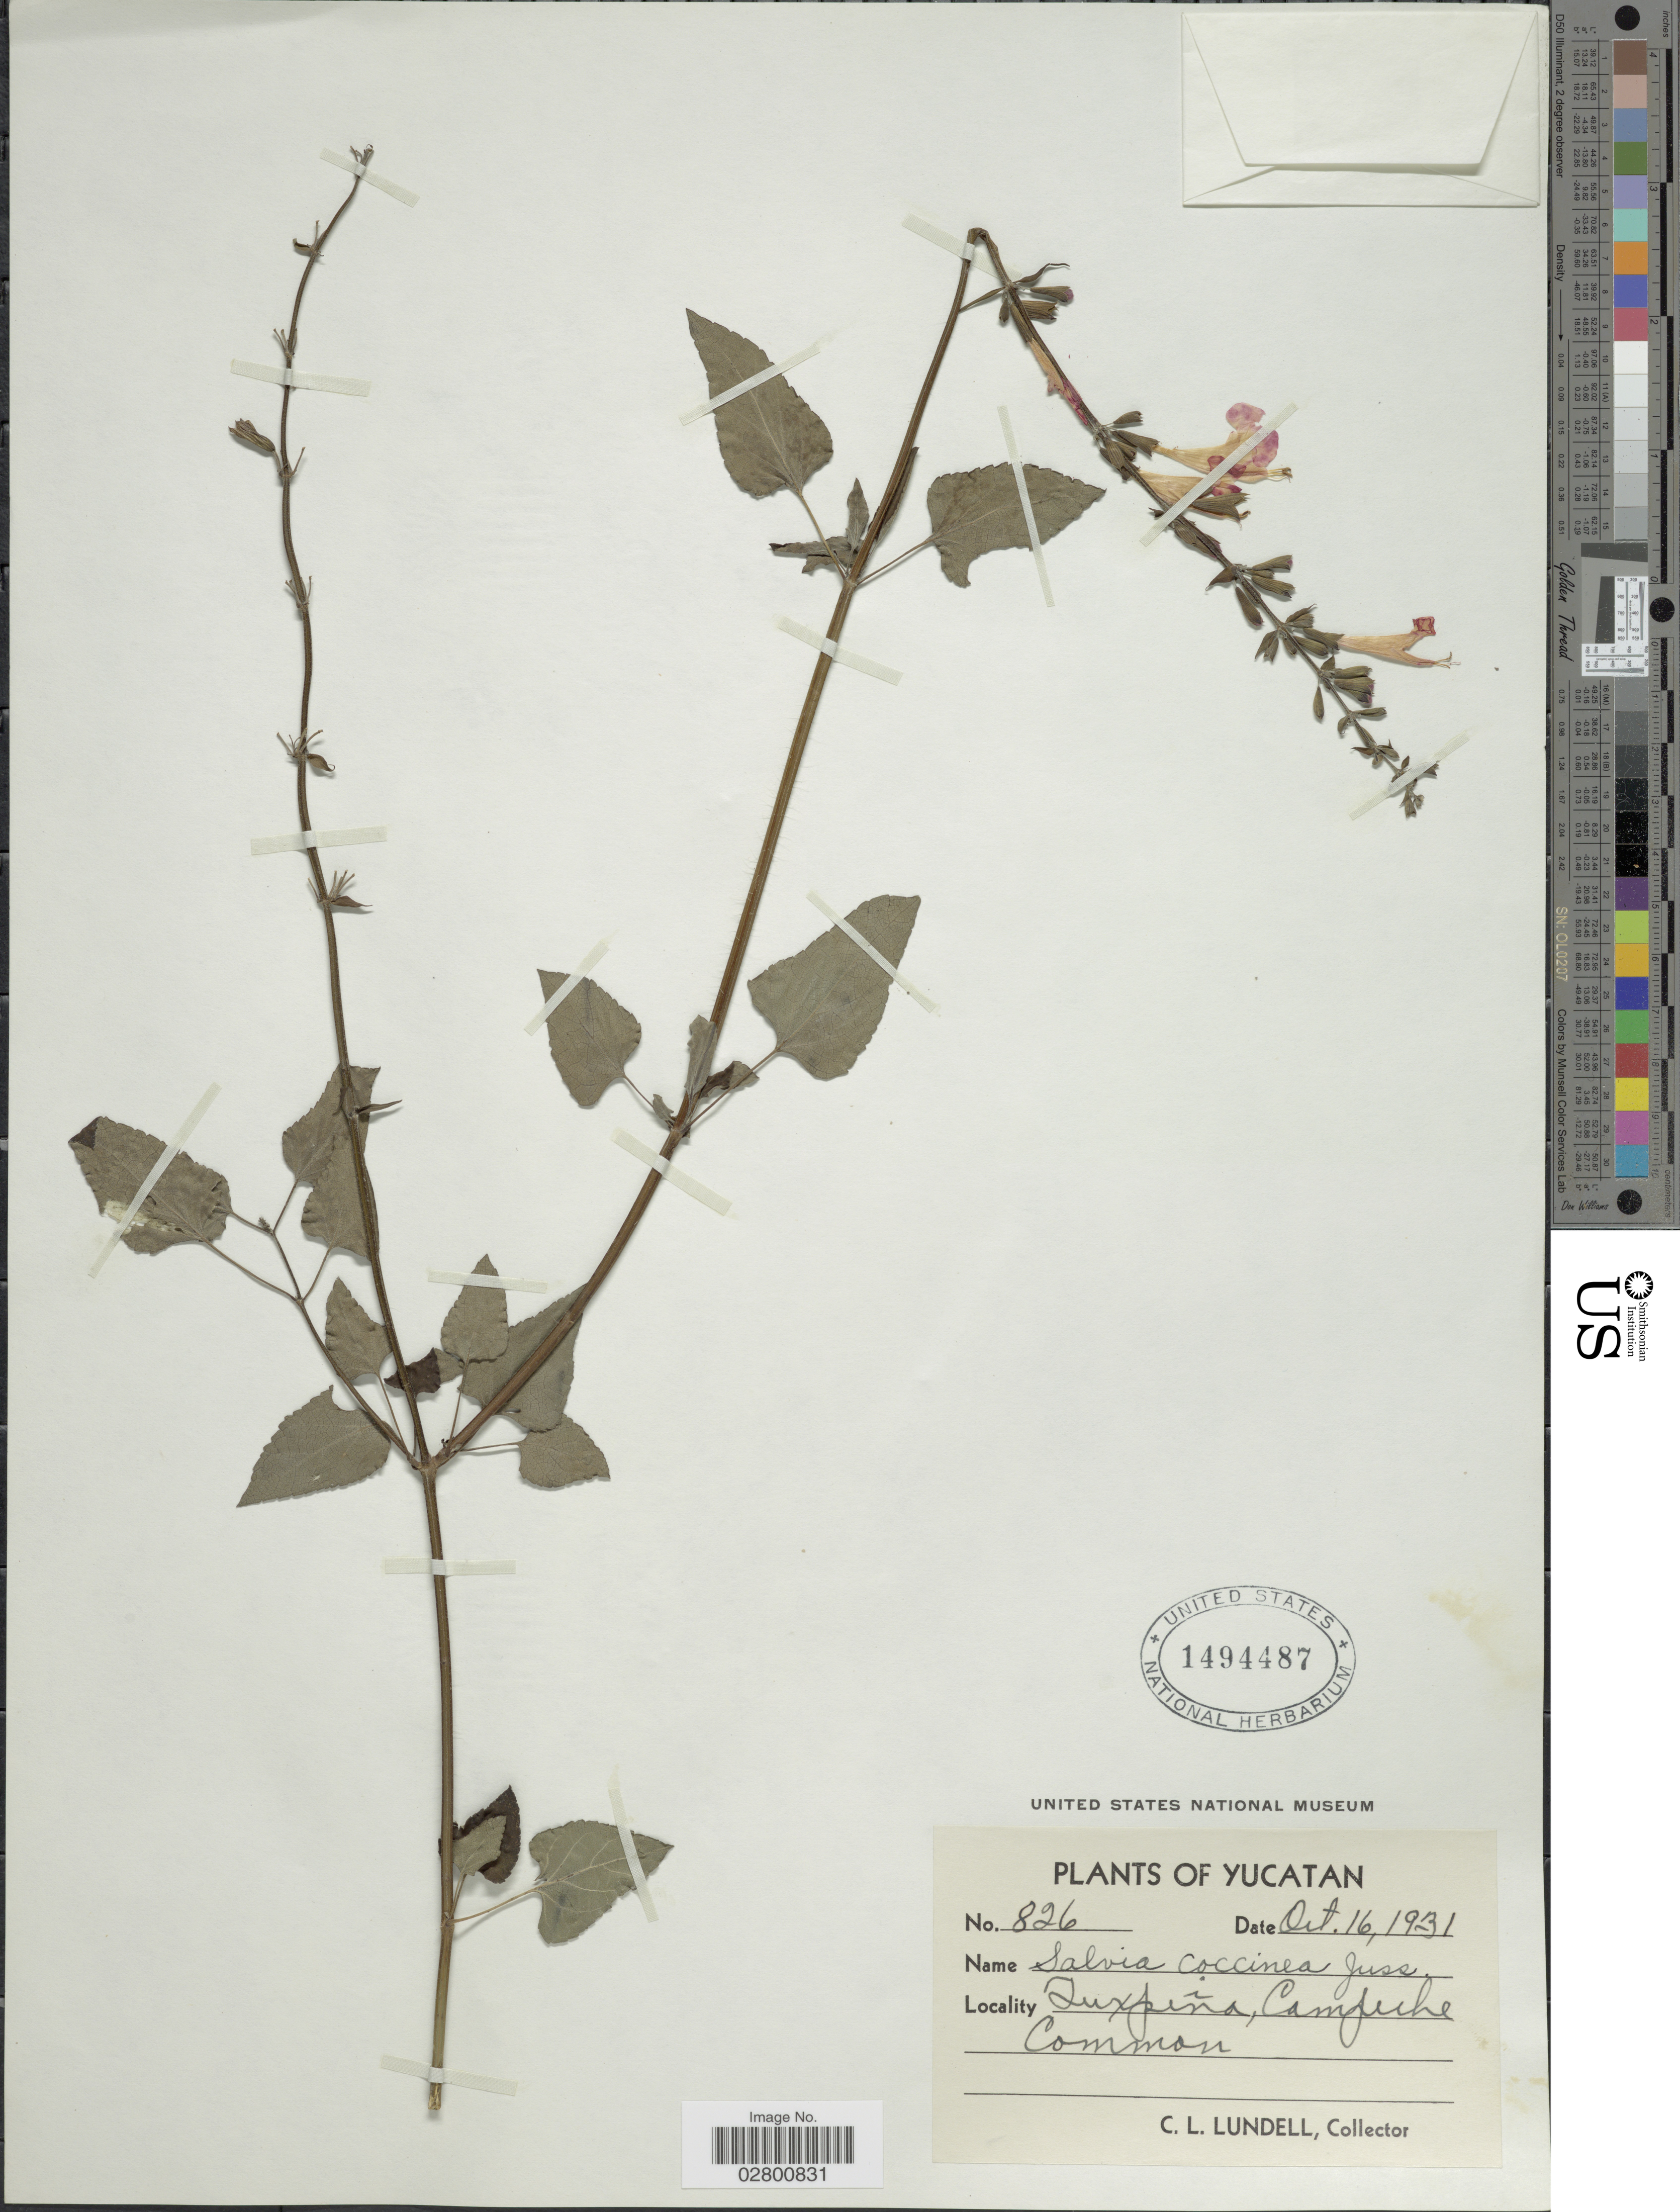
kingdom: Plantae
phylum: Tracheophyta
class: Magnoliopsida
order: Lamiales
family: Lamiaceae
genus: Salvia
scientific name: Salvia coccinea 'Naples Lavender'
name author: L. f. ex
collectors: C. L. Lundell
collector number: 823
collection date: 1931-10-16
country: Mexico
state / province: Yucatán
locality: Tuxpiña, Campeche.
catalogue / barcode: US 1494487